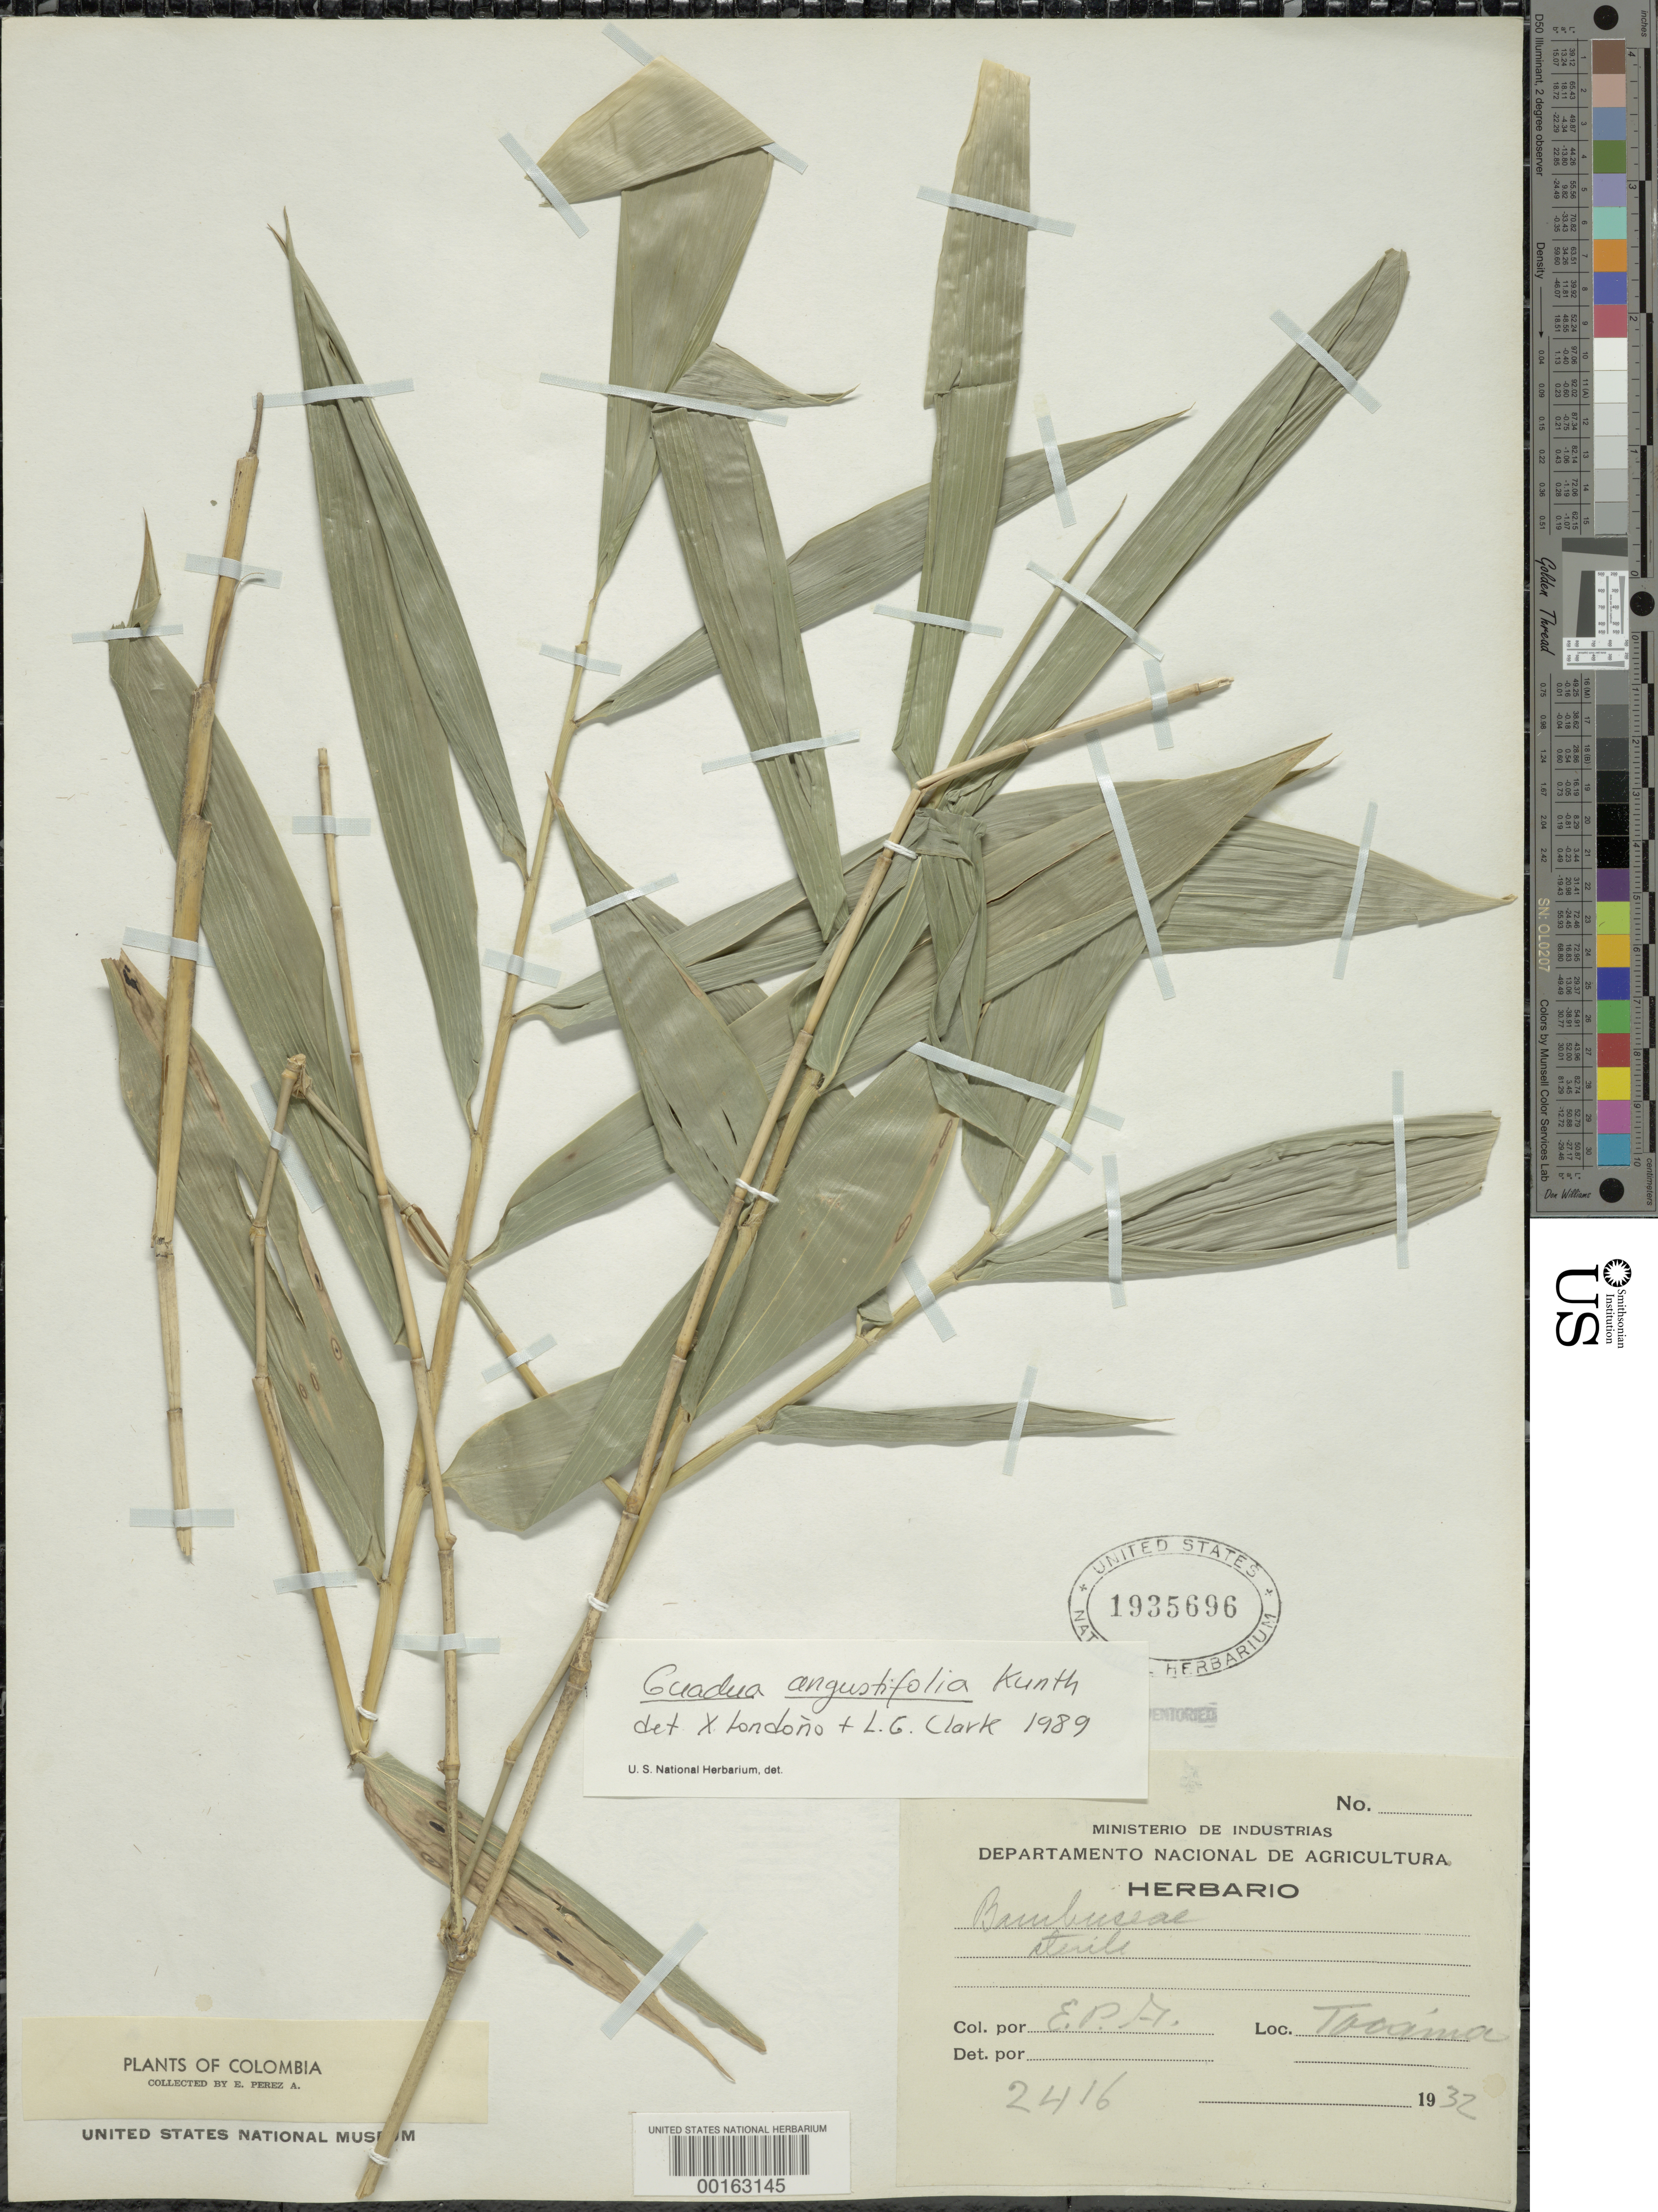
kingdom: Plantae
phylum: Tracheophyta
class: Liliopsida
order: Poales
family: Poaceae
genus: Guadua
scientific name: Guadua angustifolia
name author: Kunth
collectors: E. Pérez Arbeláez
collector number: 2416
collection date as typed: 1932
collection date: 1932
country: Colombia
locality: Tocaima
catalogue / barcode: US 1935696